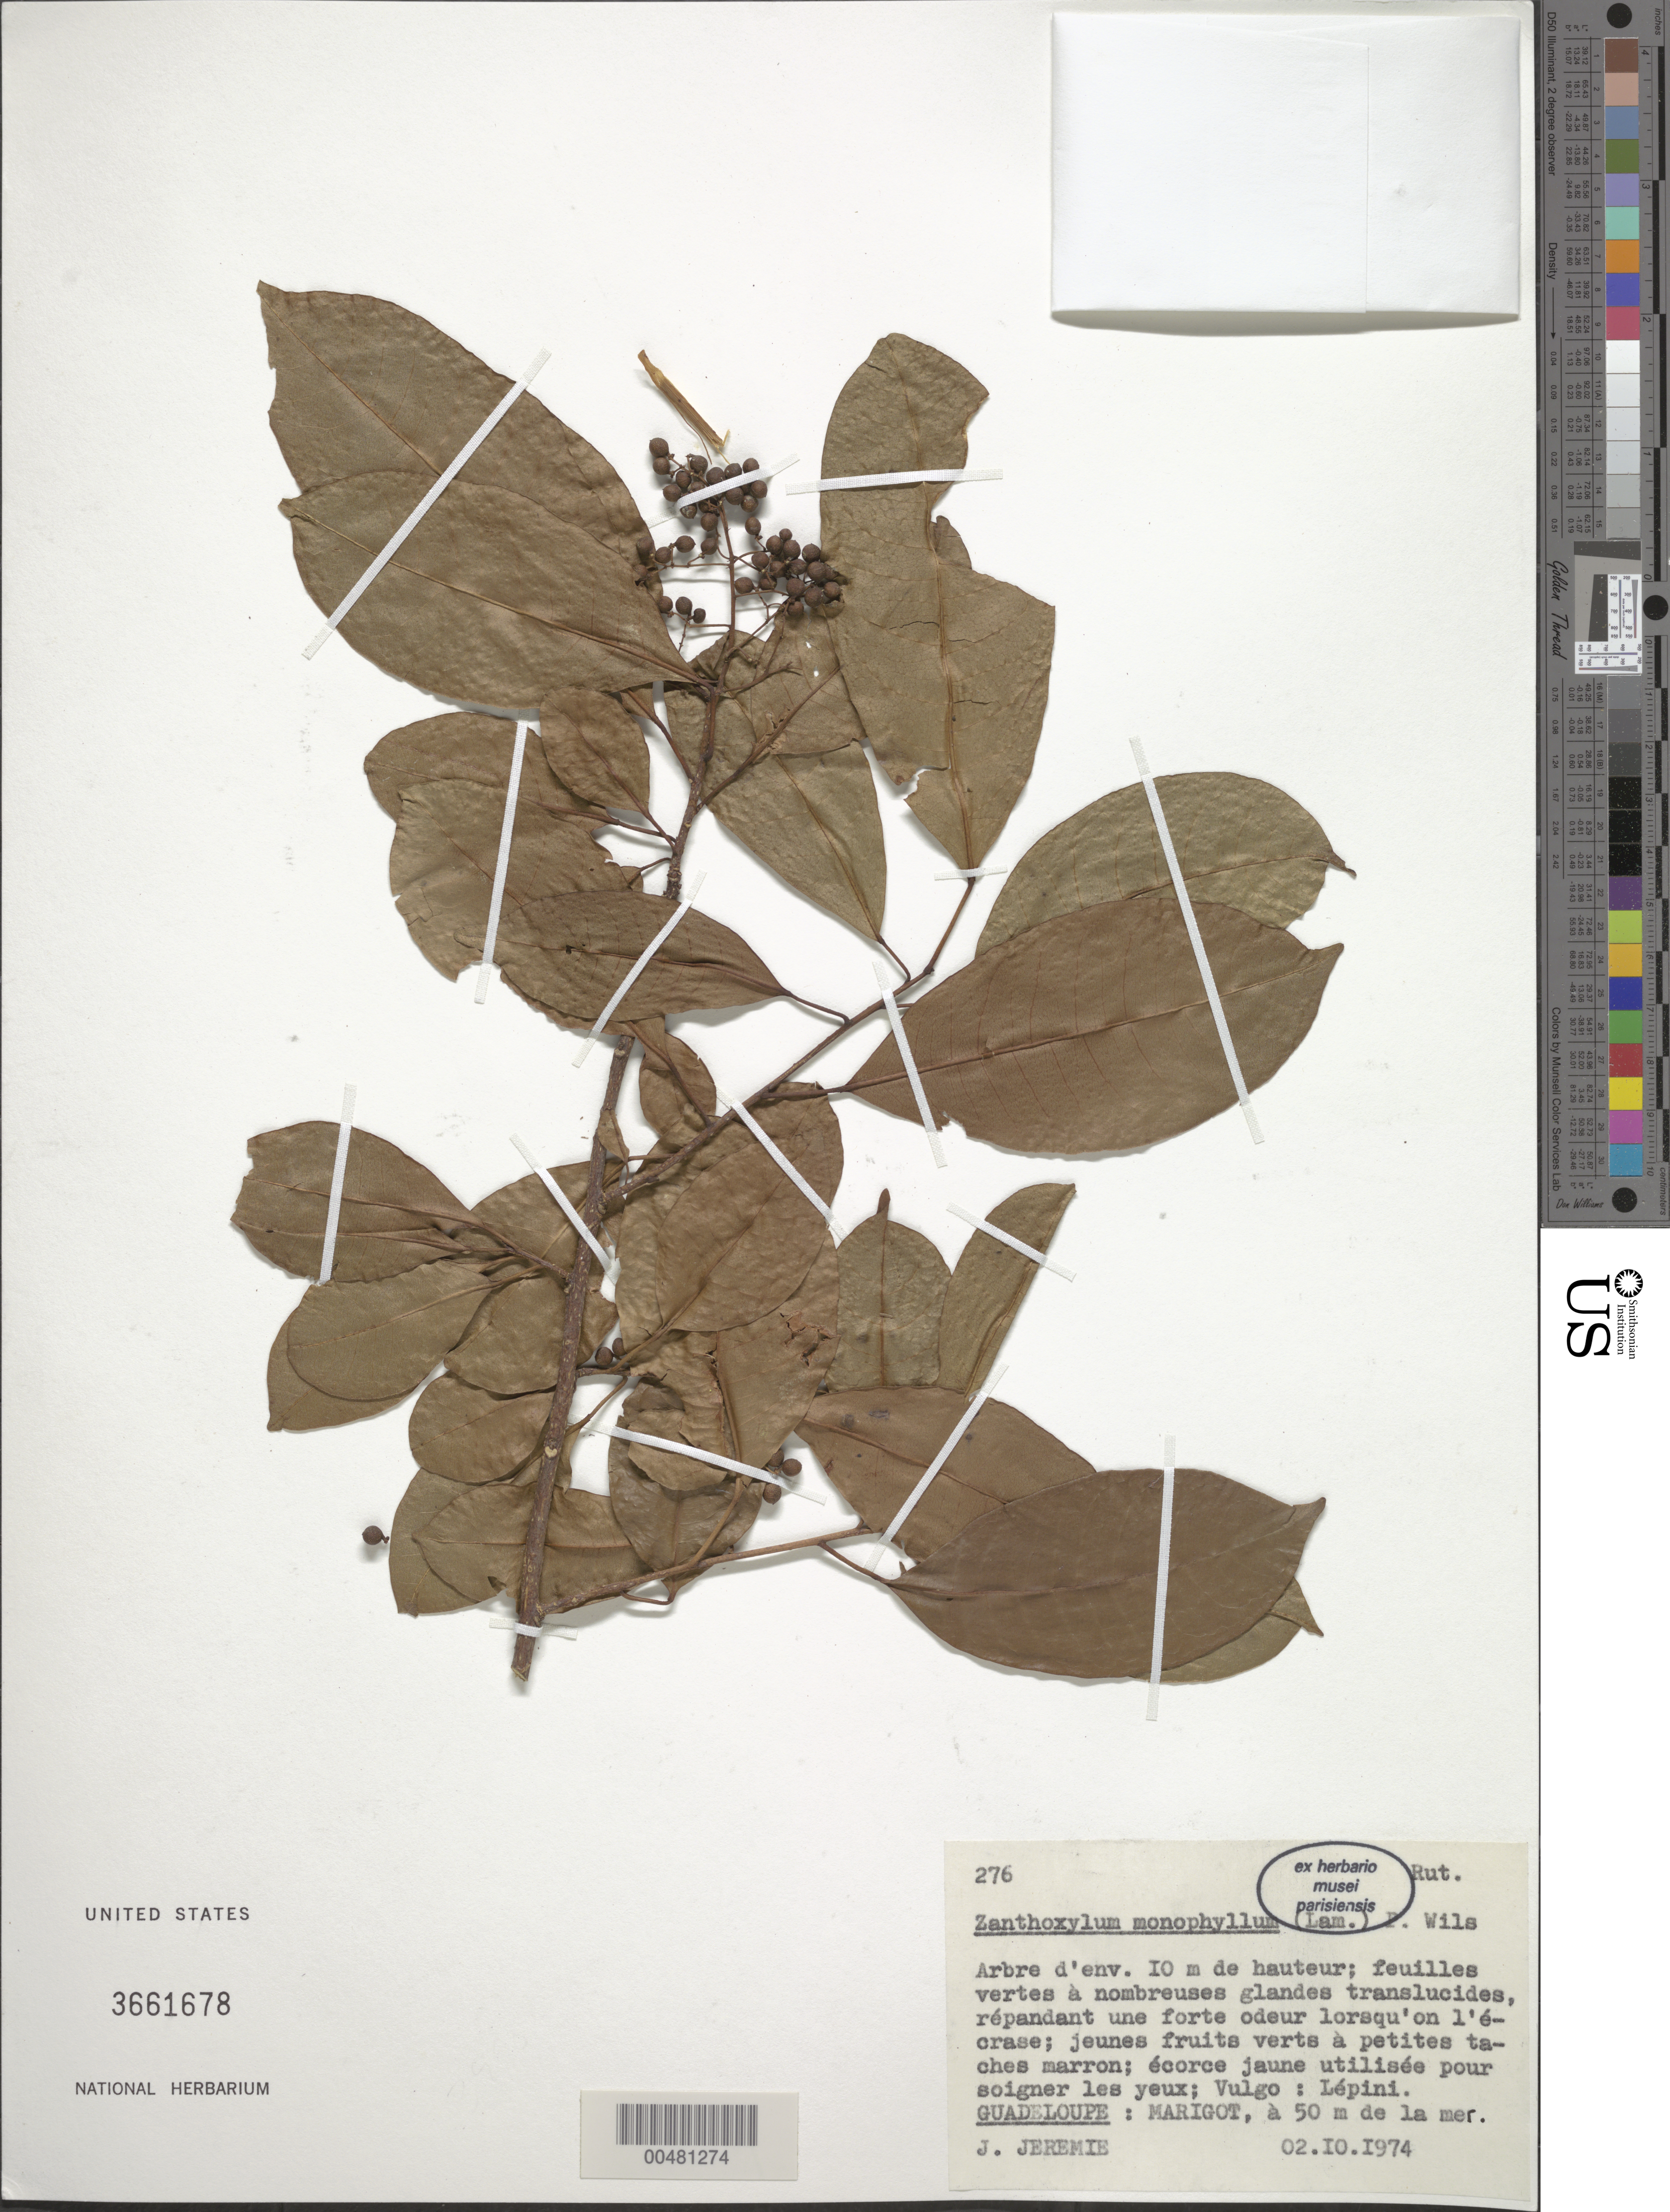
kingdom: Plantae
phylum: Tracheophyta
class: Magnoliopsida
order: Sapindales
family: Rutaceae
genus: Zanthoxylum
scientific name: Zanthoxylum monophyllum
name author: (Lam.) P. Wilson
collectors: J. Jérémie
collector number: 276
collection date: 1974-10-02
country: Saint Martin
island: Saint Martin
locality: Guadeloupe: Marigot, à 50 m de la mer.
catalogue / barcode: US 3661678